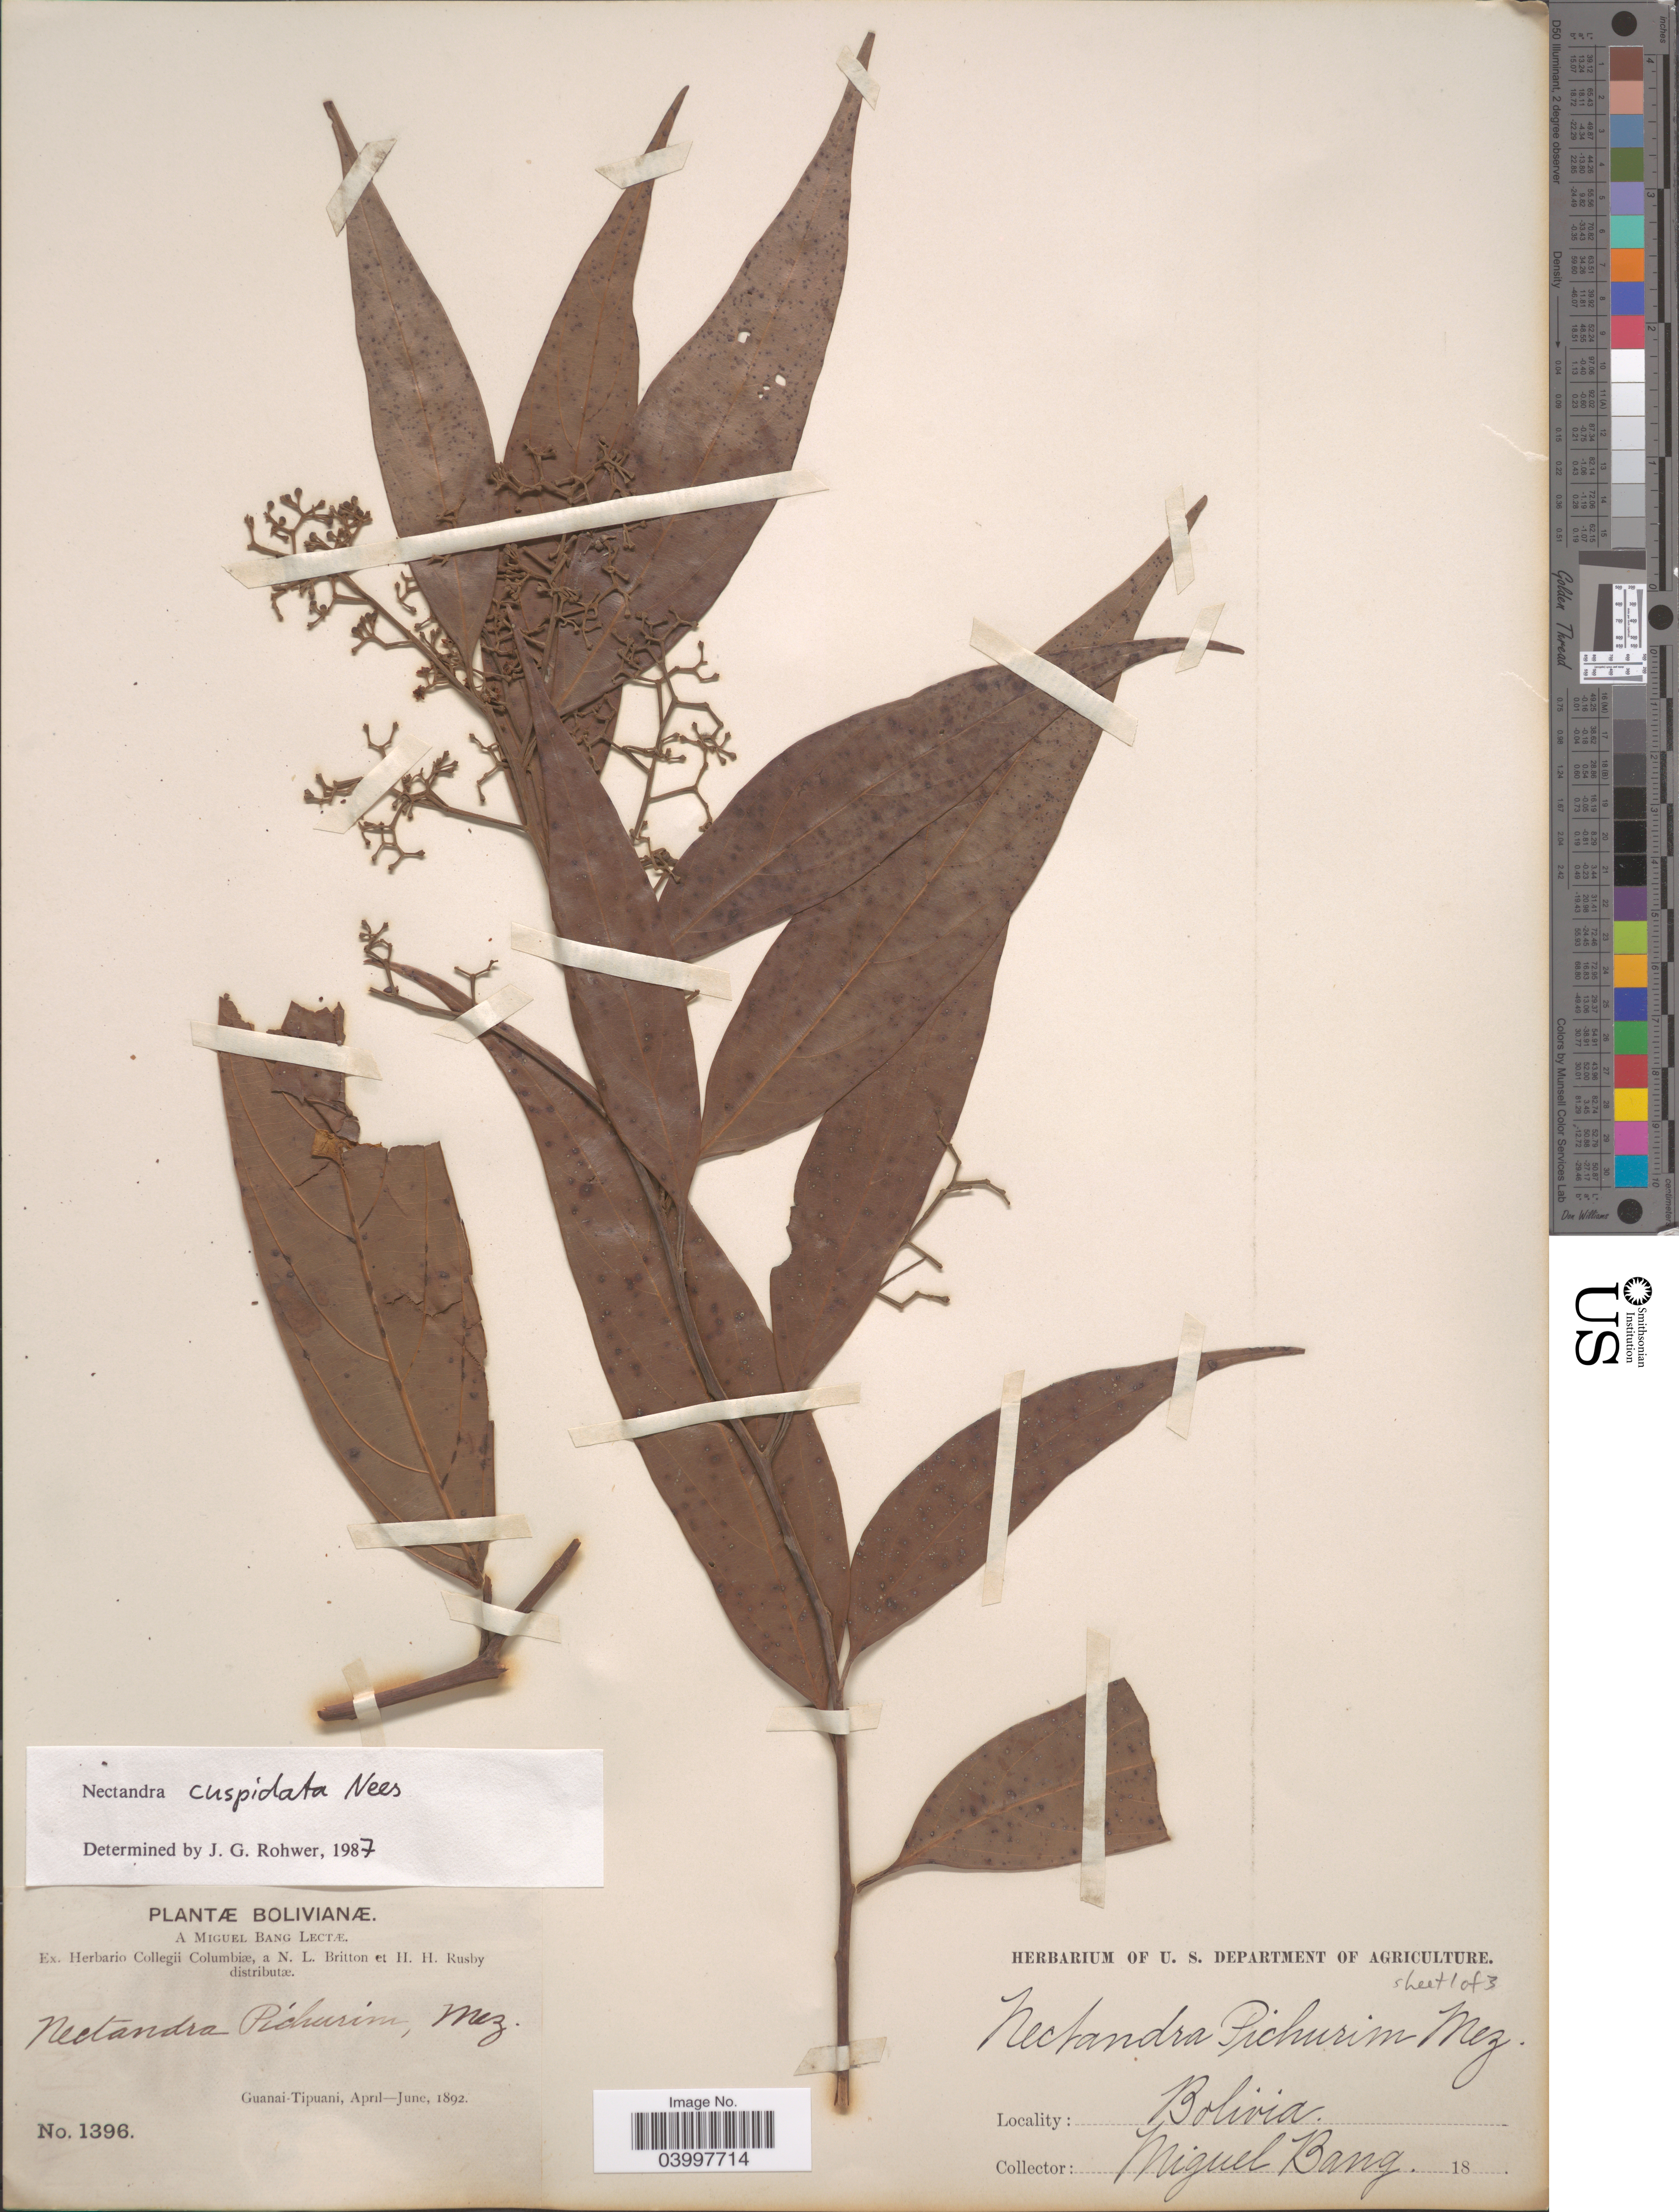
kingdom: Plantae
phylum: Tracheophyta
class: Magnoliopsida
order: Laurales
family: Lauraceae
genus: Nectandra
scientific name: Nectandra cuspidata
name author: Nees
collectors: M. Bang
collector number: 1396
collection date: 1892-04/1892-06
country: Bolivia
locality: Guanai-Tipuani.